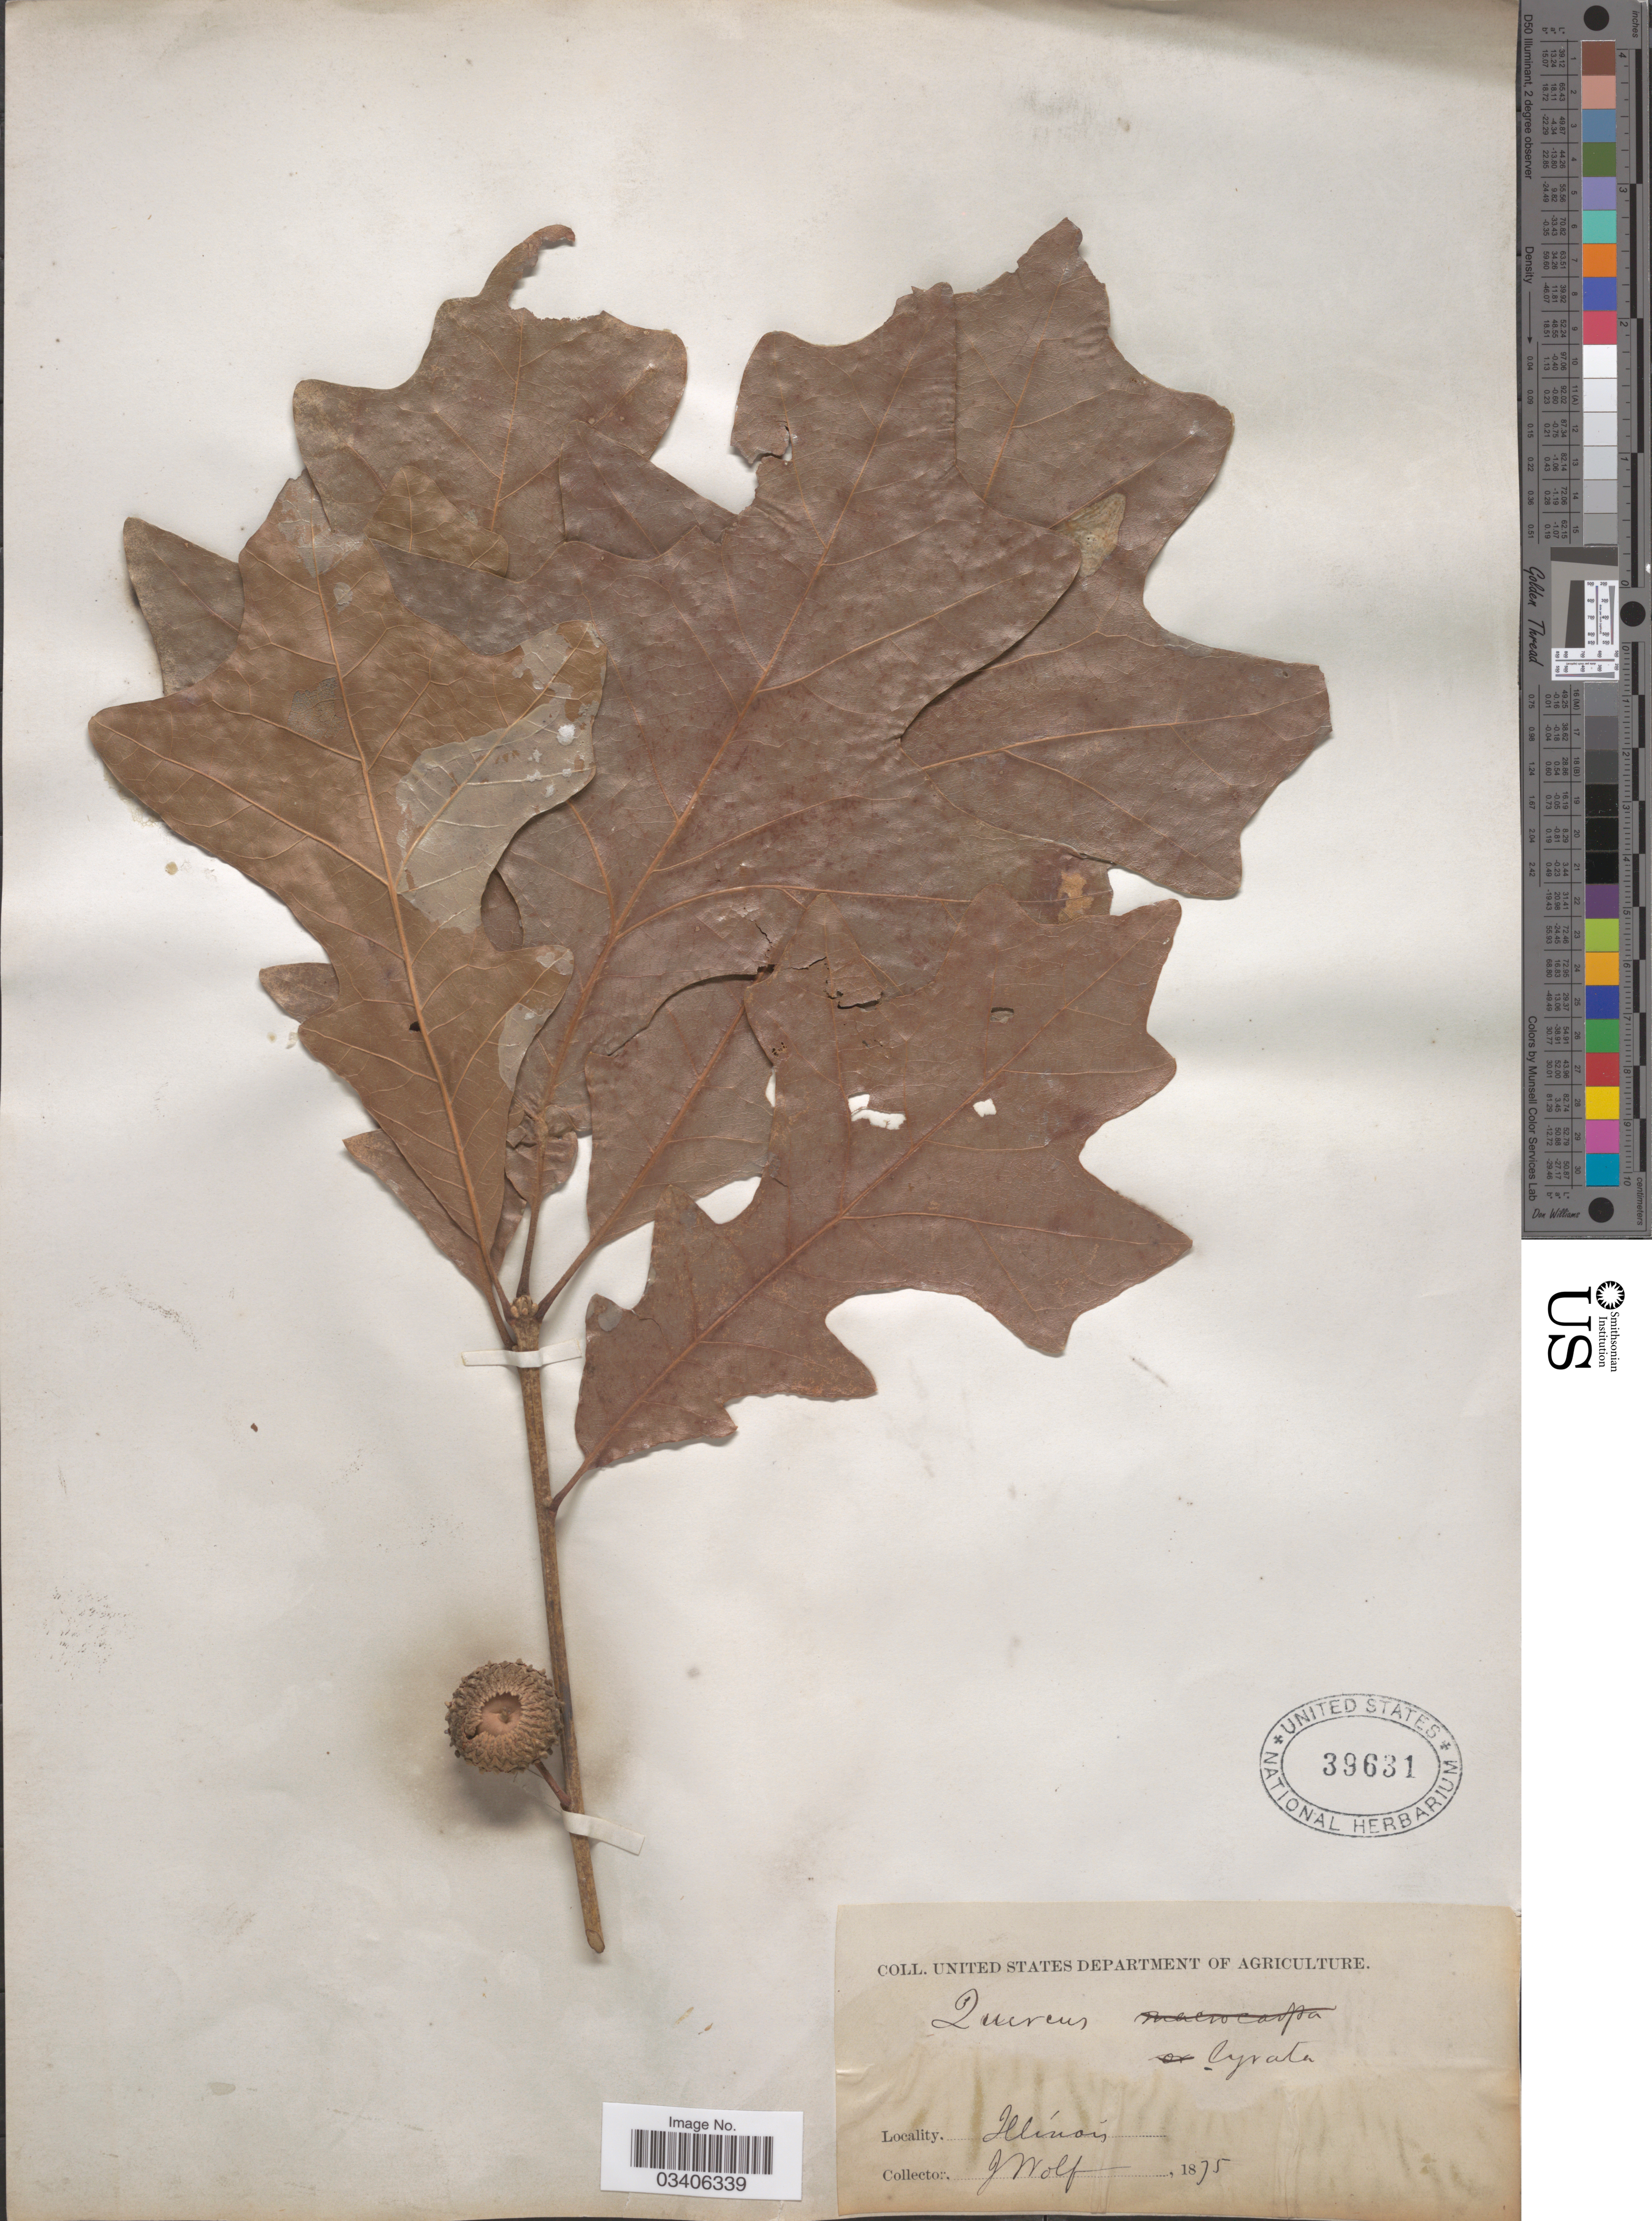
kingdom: Plantae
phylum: Tracheophyta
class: Magnoliopsida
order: Fagales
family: Fagaceae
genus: Quercus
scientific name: Quercus lyrata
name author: Walter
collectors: J. Wolf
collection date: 1875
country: United States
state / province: Illinois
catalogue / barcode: US 39631